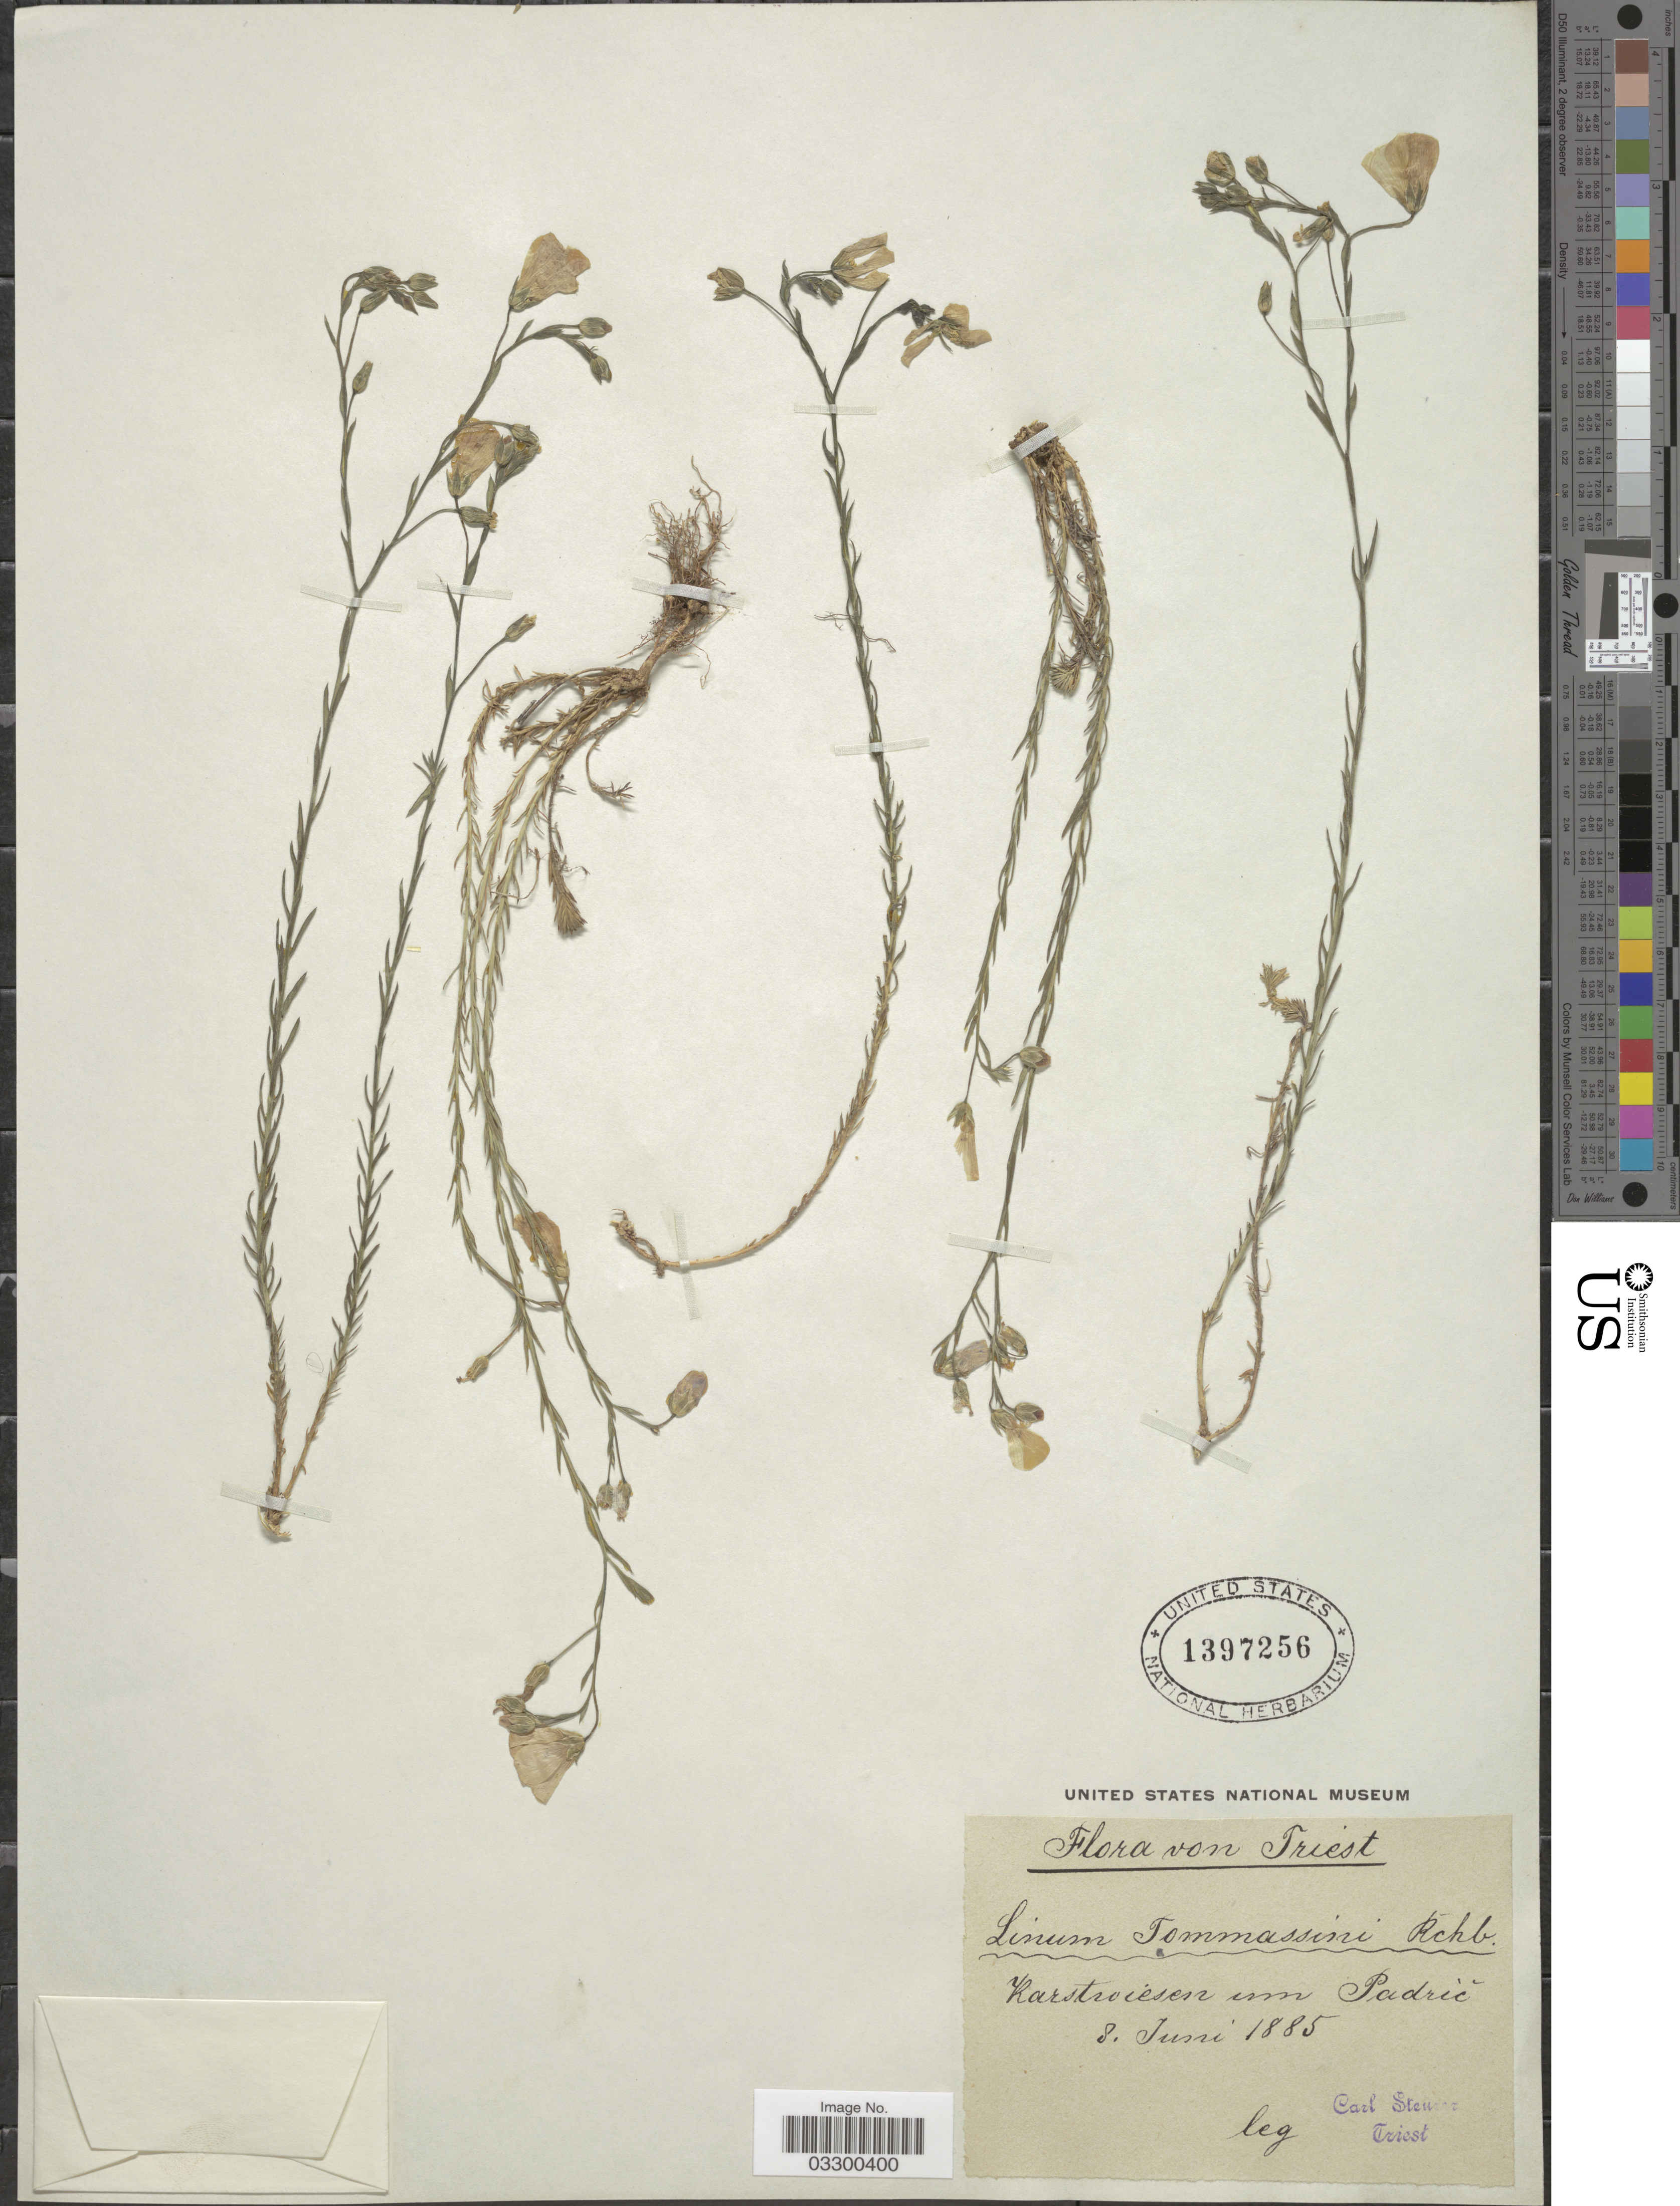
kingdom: Plantae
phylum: Tracheophyta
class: Magnoliopsida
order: Malpighiales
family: Linaceae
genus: Linum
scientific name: Linum tommasinii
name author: Nyman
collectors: C. Steurer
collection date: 1885-06-08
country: Italy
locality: Triest. Karstwiesen um Padric [interpreted].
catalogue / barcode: US 1397256